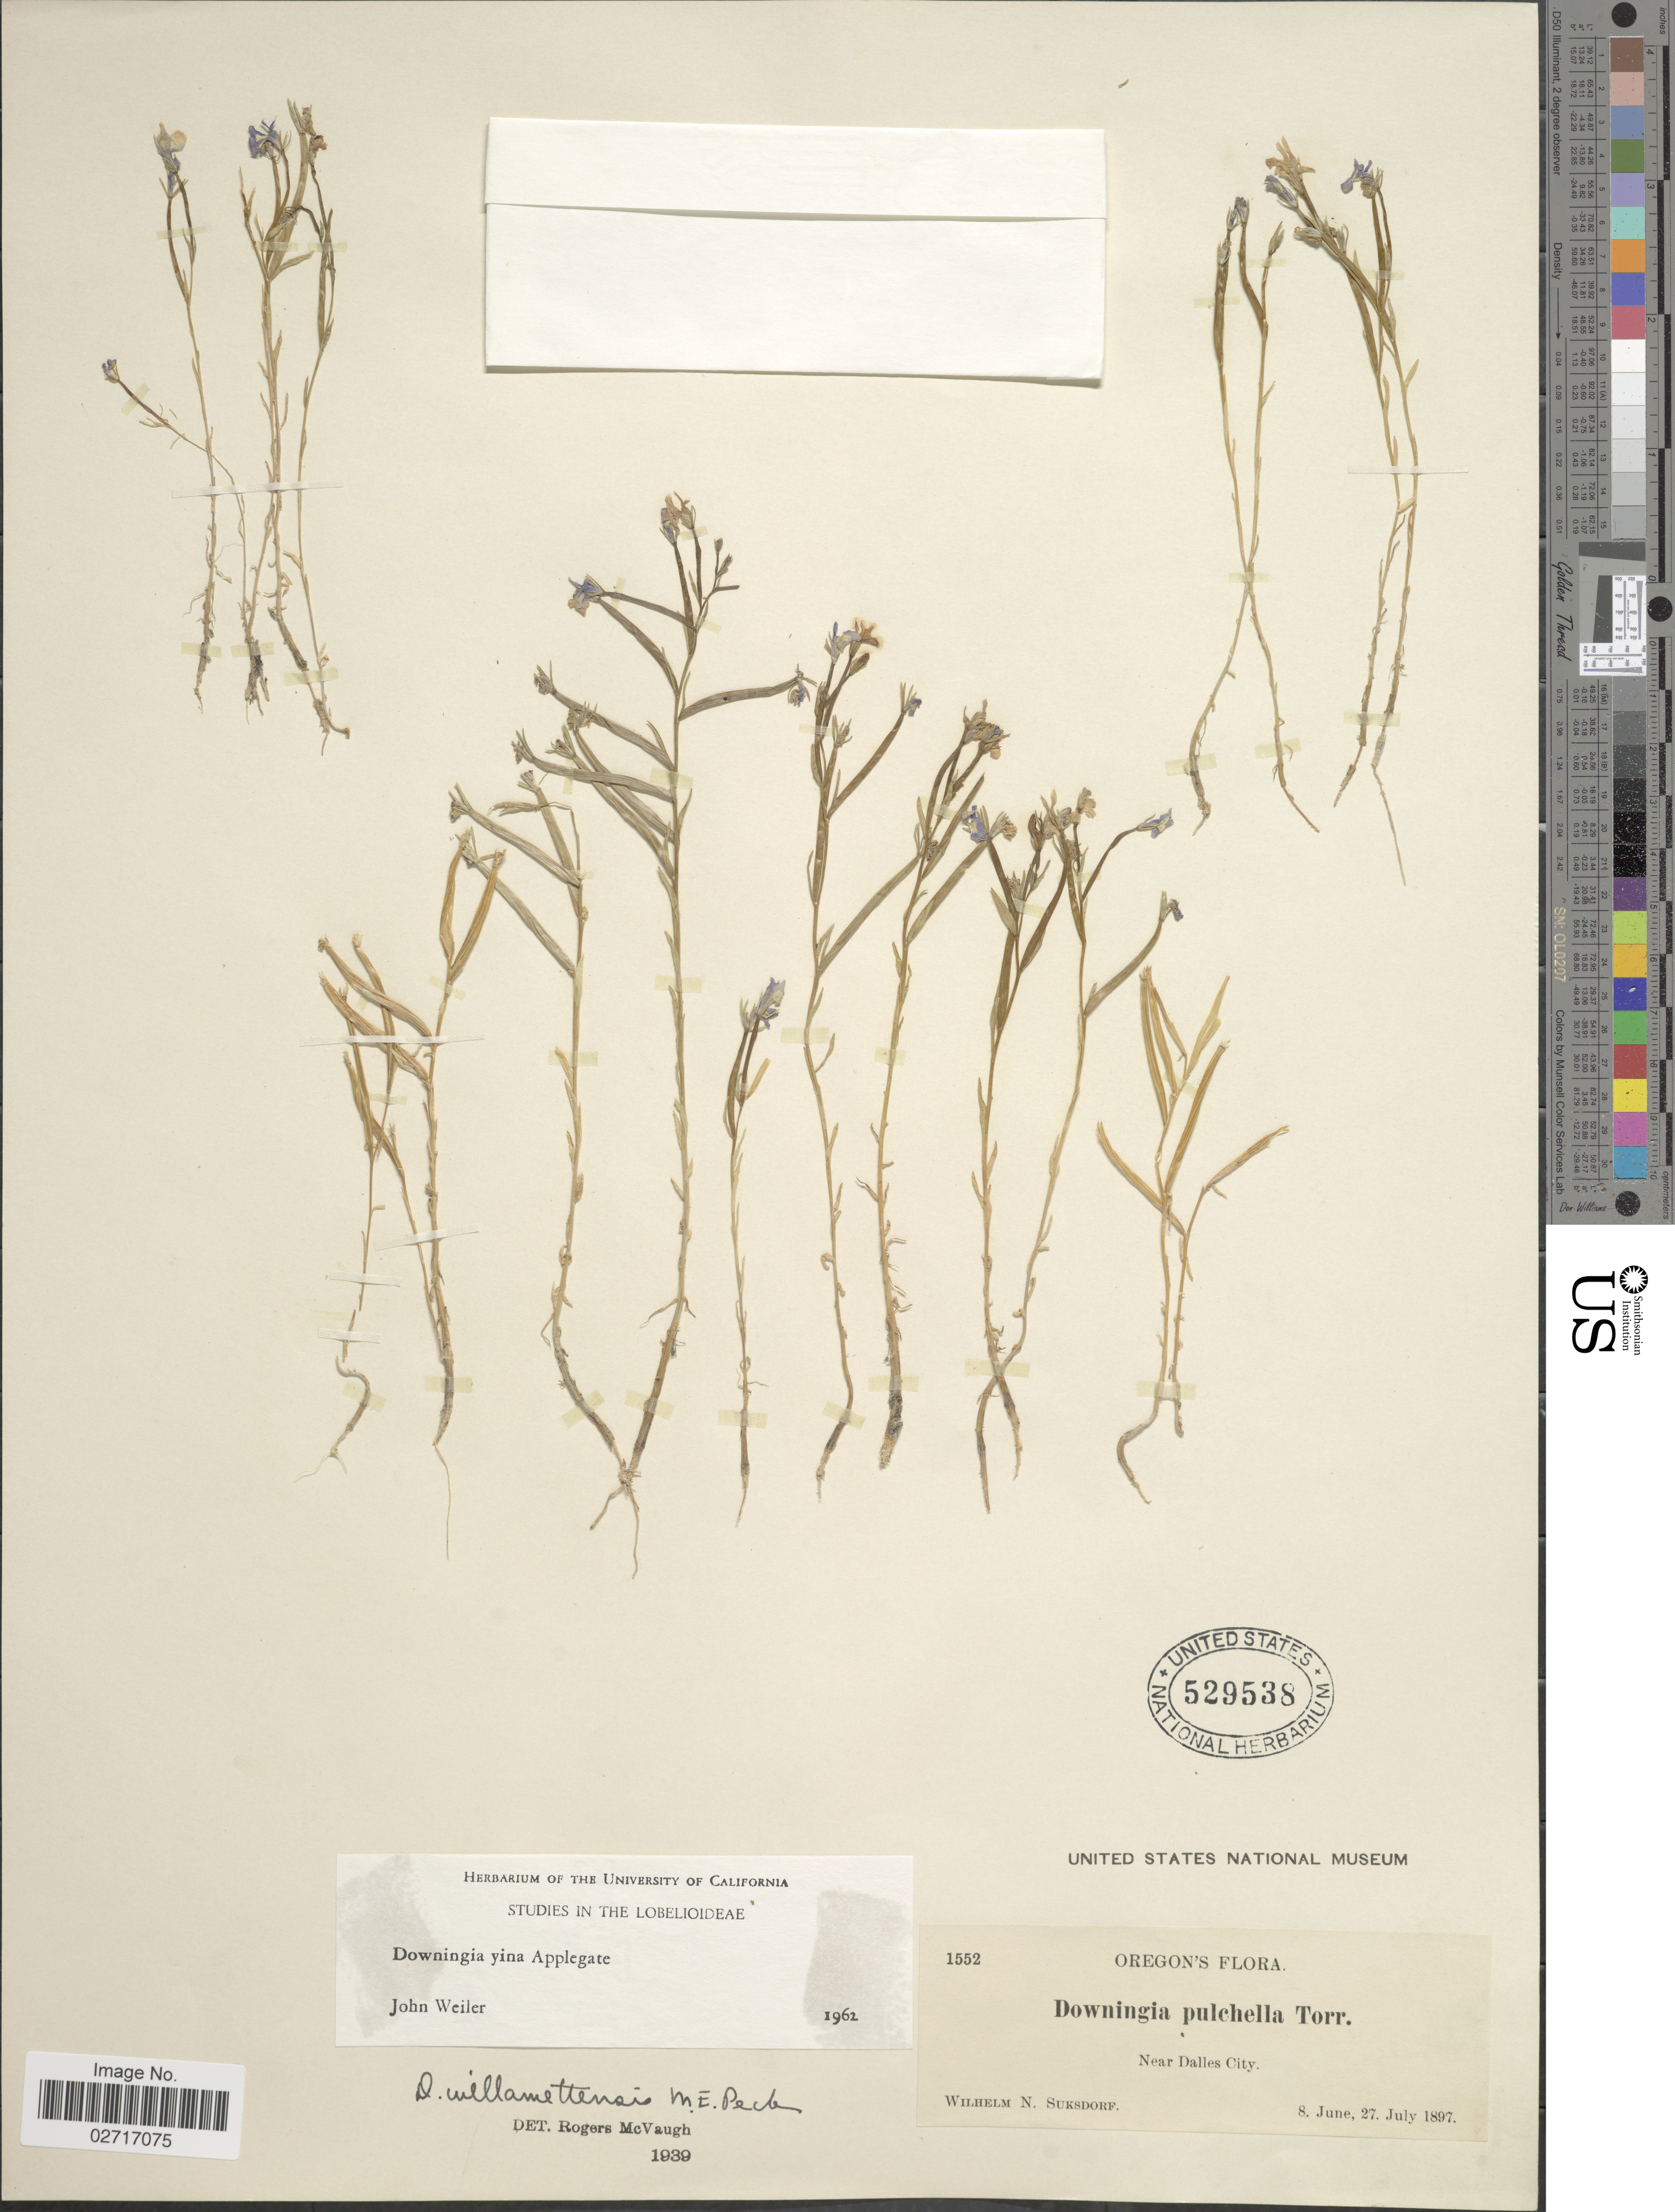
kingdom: Plantae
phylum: Tracheophyta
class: Magnoliopsida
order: Asterales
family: Campanulaceae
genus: Downingia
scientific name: Downingia yina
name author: Applegate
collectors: W. N. Suksdorf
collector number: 1552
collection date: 1897-06-08/1897-07-27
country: United States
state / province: Oregon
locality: Near Dalles City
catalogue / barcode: US 529538